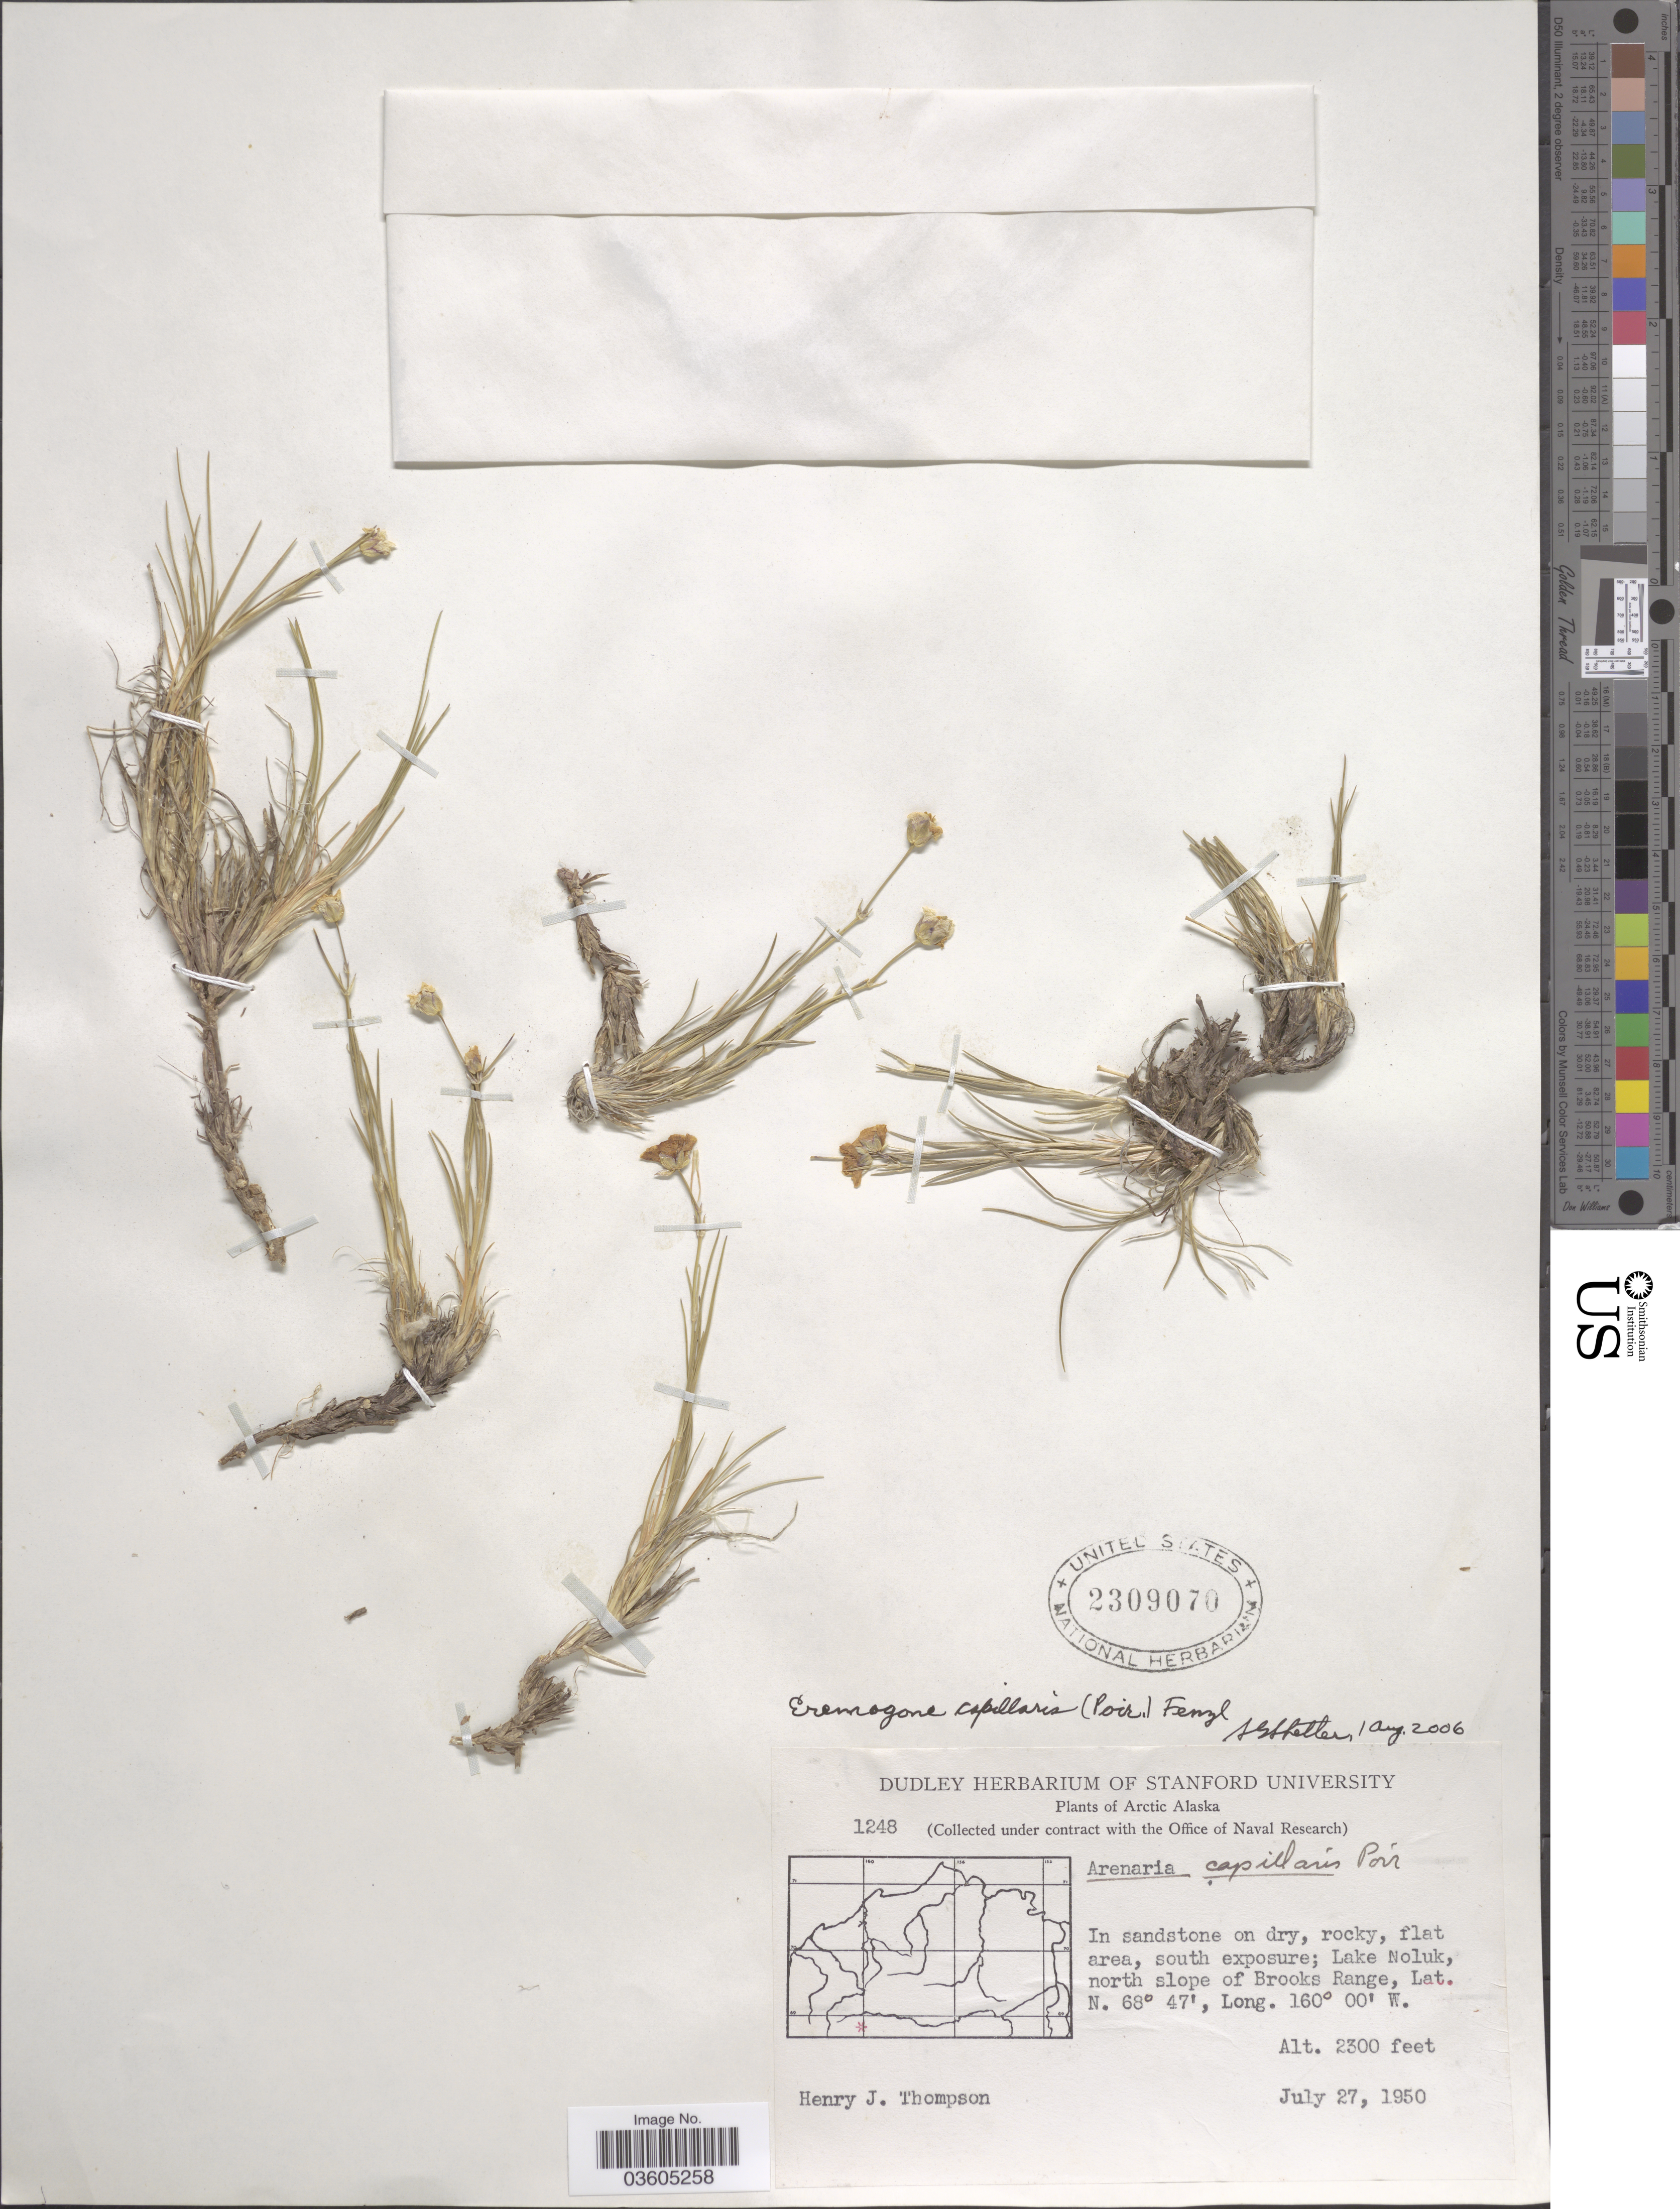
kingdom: Plantae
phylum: Tracheophyta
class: Magnoliopsida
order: Caryophyllales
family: Caryophyllaceae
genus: Eremogone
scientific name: Eremogone capillaris var. capillaris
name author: (Poir.) Fenzl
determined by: Strong, Mark T., (BOT), Smithsonian Institution - National Museum of Natural History (UNITED STATES)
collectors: H. J. Thompson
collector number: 1248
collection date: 1950-07-27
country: United States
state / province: Alaska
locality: Arctic Alaska. Flat area, south exposure; Lake Noluk, north slope of Brooks Range.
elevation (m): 701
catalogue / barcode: US 2309070